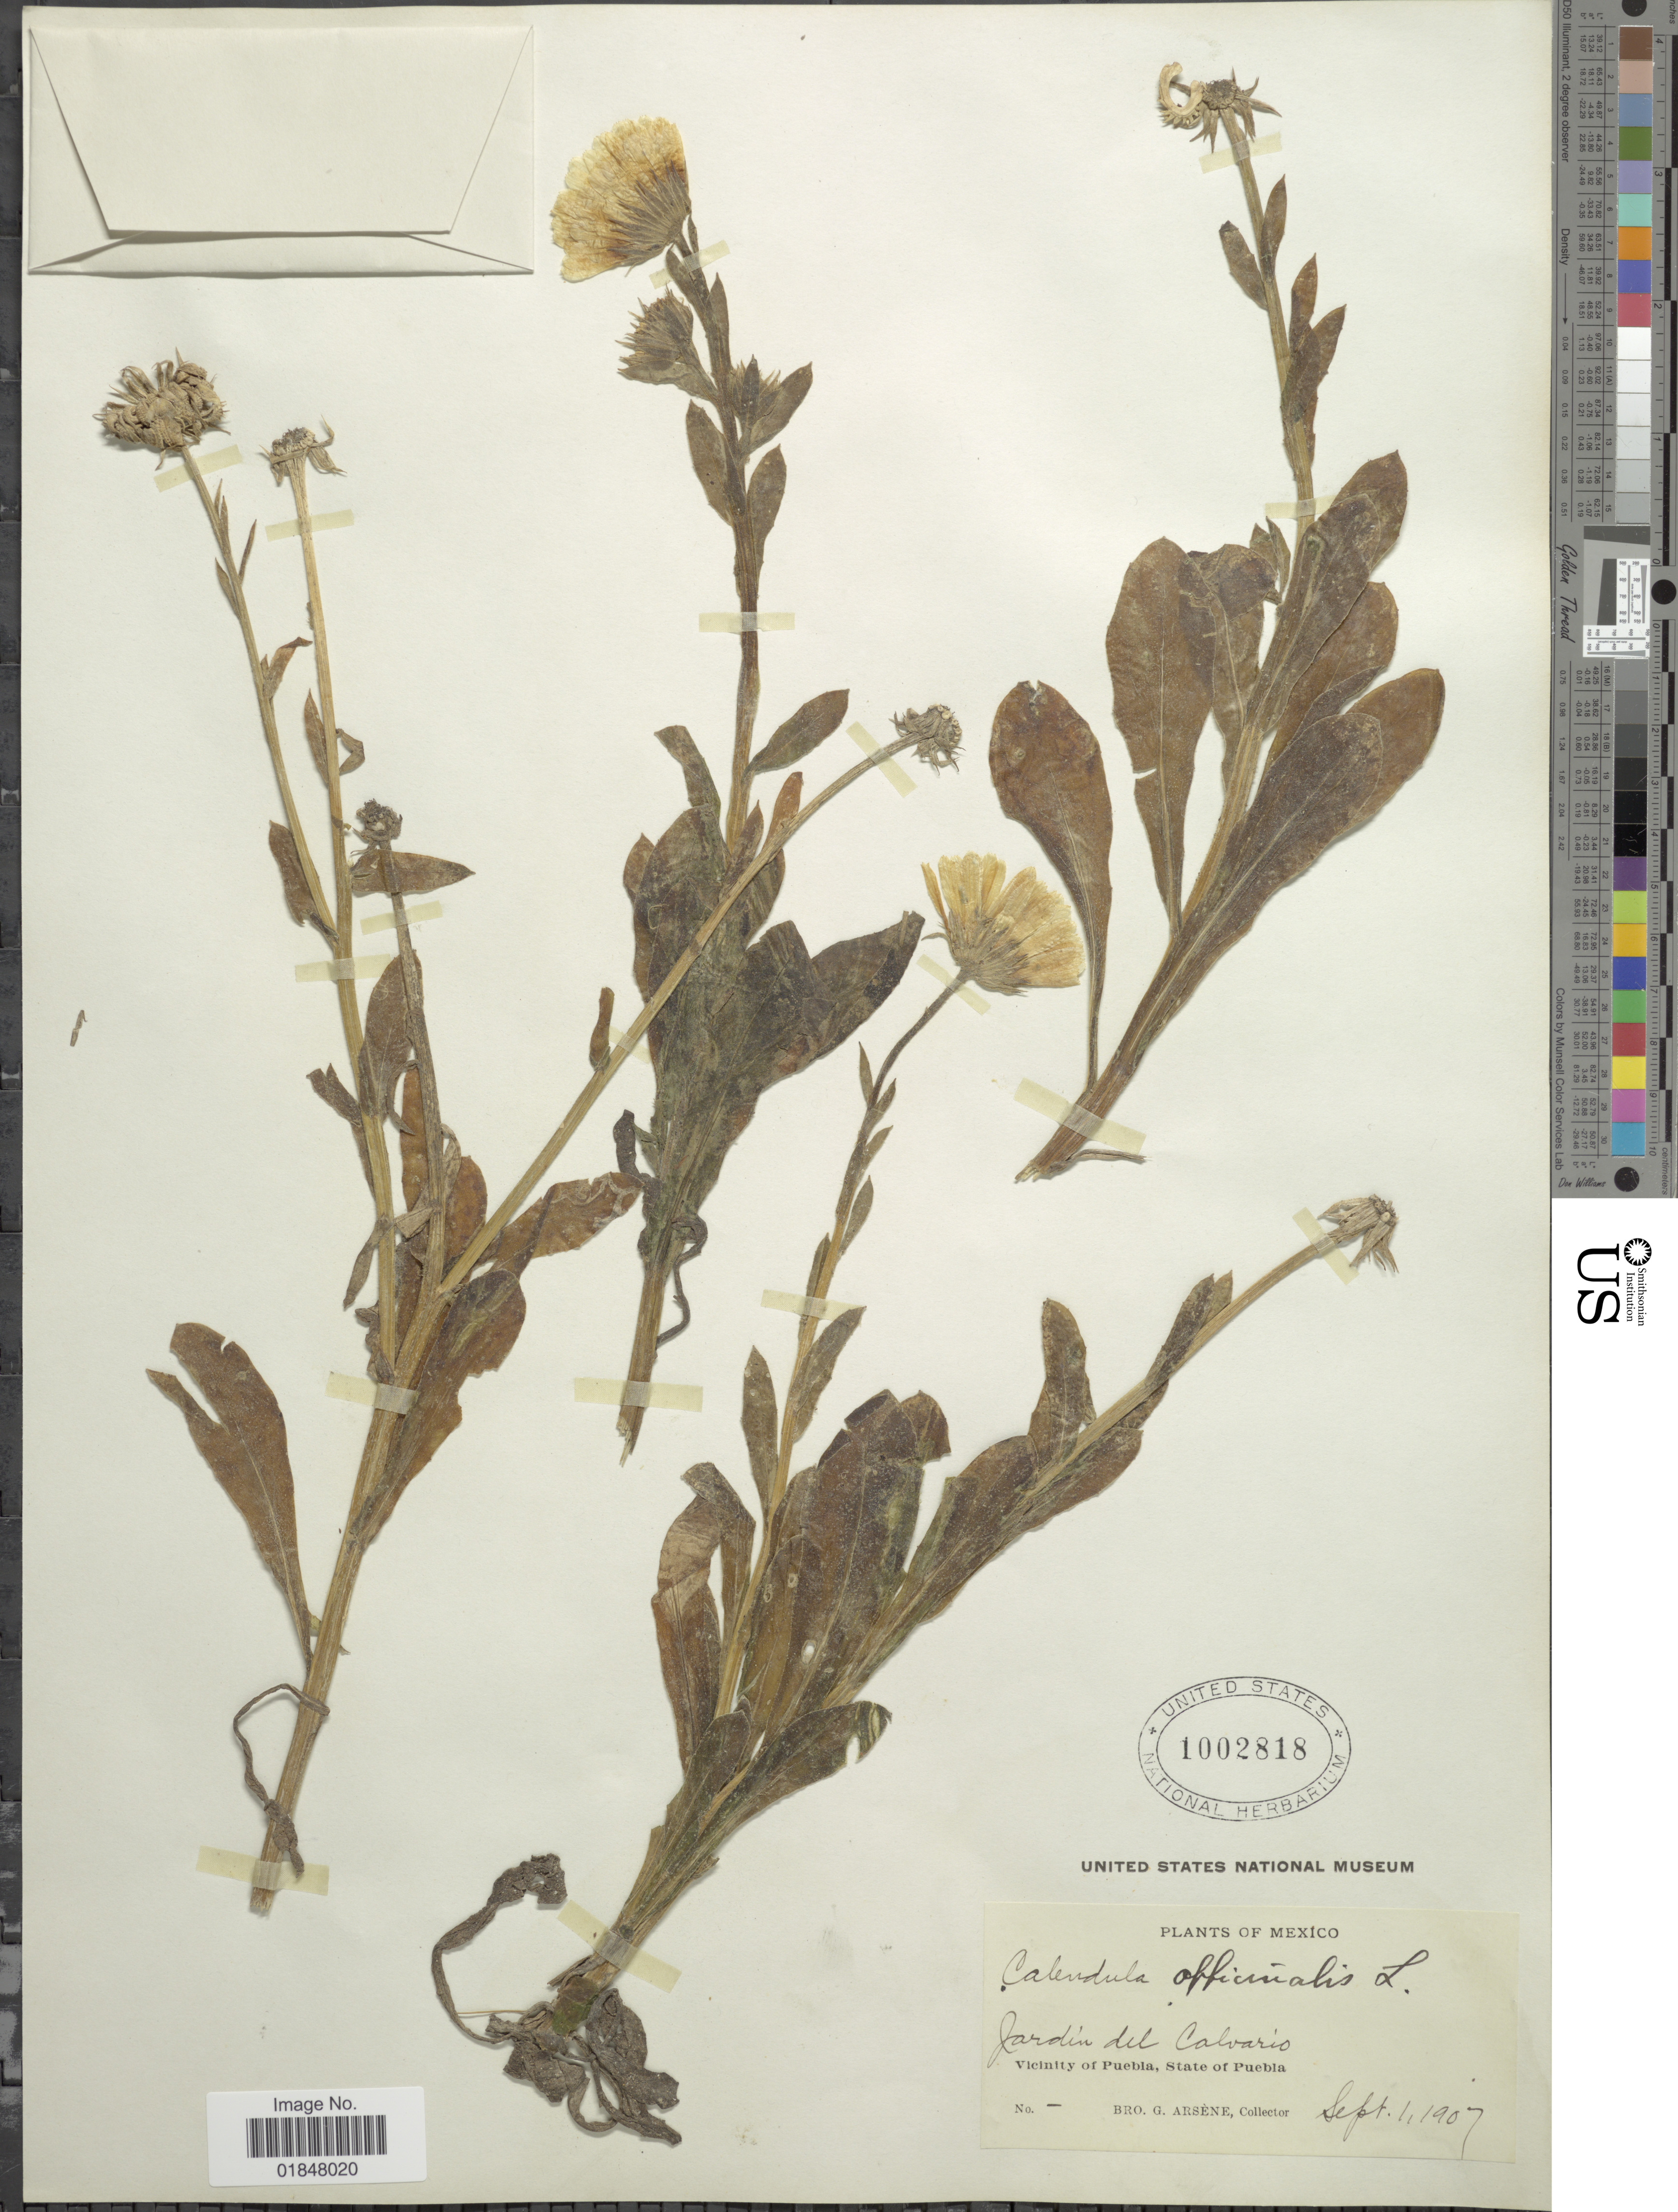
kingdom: Plantae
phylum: Tracheophyta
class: Magnoliopsida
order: Asterales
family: Asteraceae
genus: Calendula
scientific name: Calendula officinalis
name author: L.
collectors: Bro. G. Arsène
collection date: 1907-09-01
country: Mexico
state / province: Puebla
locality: Jardin del Calvario, vicinity of Puebla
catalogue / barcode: US 1002818